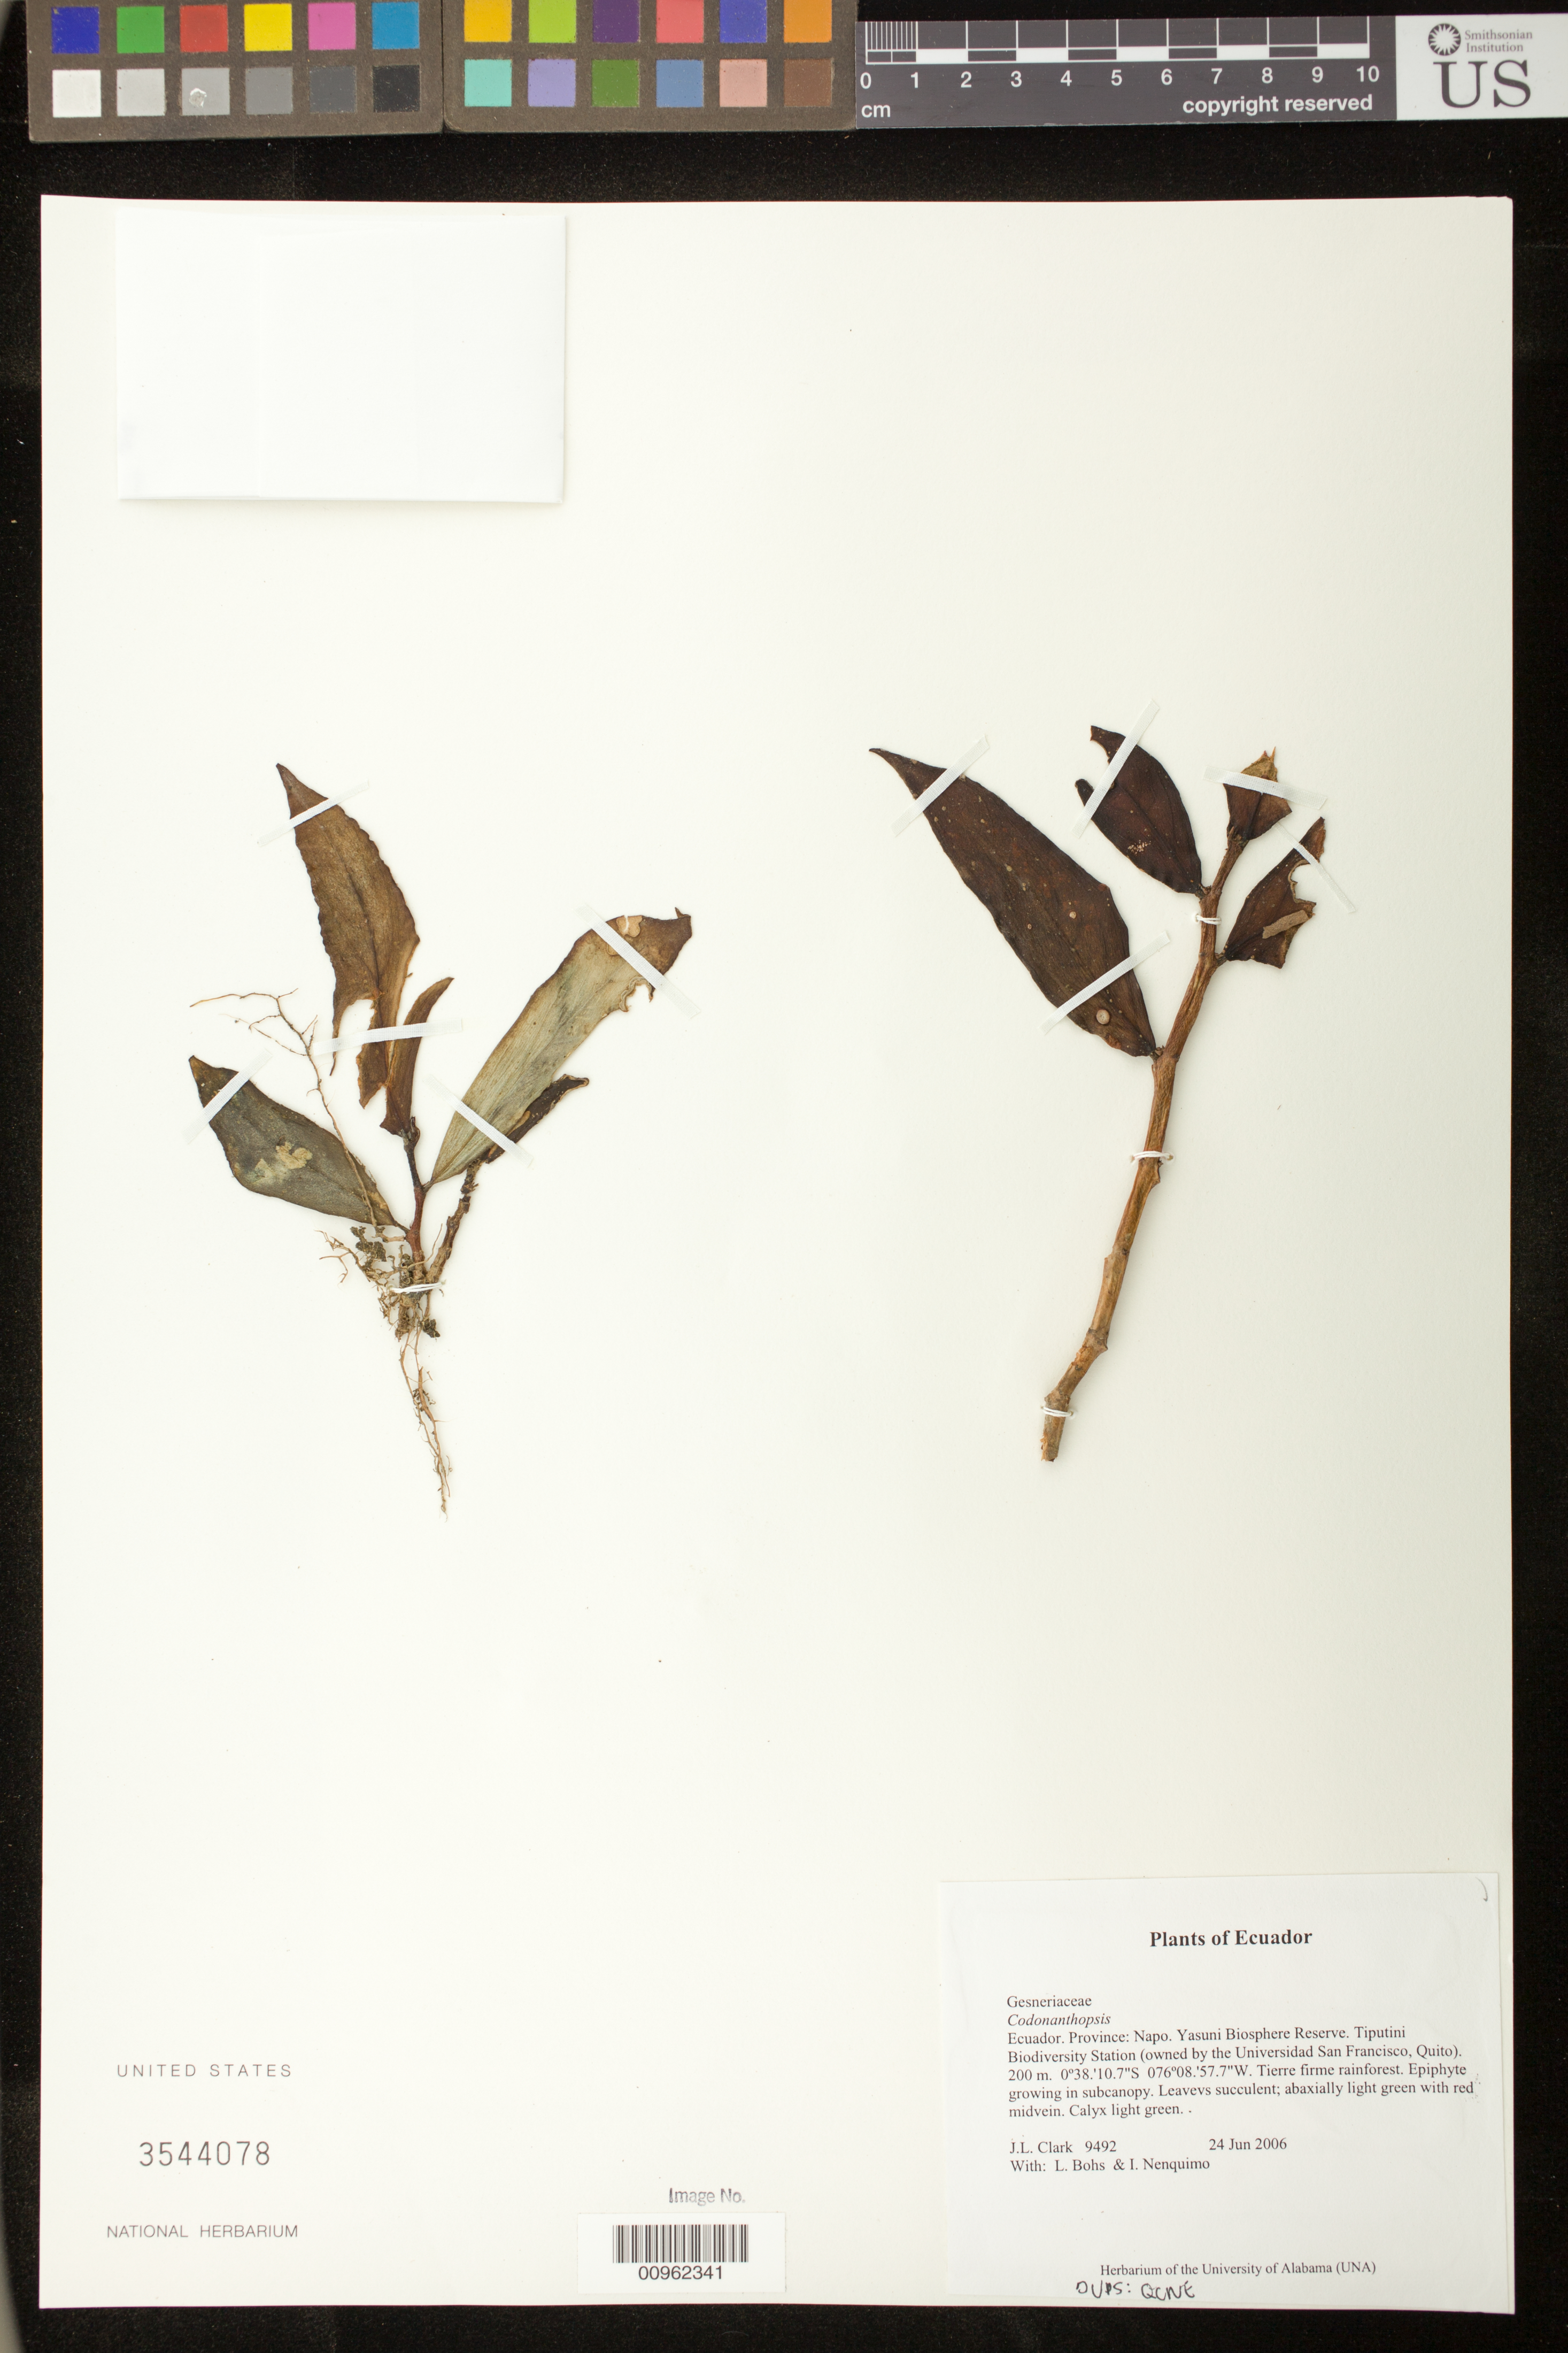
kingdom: Plantae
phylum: Tracheophyta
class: Magnoliopsida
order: Lamiales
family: Gesneriaceae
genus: Codonanthopsis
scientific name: Codonanthopsis sp.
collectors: J. L. Clark, L. A. Bohs & I. Nenquimo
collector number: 9492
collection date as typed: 24 Jun 2006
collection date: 2006-06-24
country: Ecuador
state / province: Napo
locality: Yasuni Biosphere Reserve. Tiputini Biodiversity Station (owned by the Universidad San Francisco, Quito).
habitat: Tierre firme rainforest.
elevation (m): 200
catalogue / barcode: US 3544078